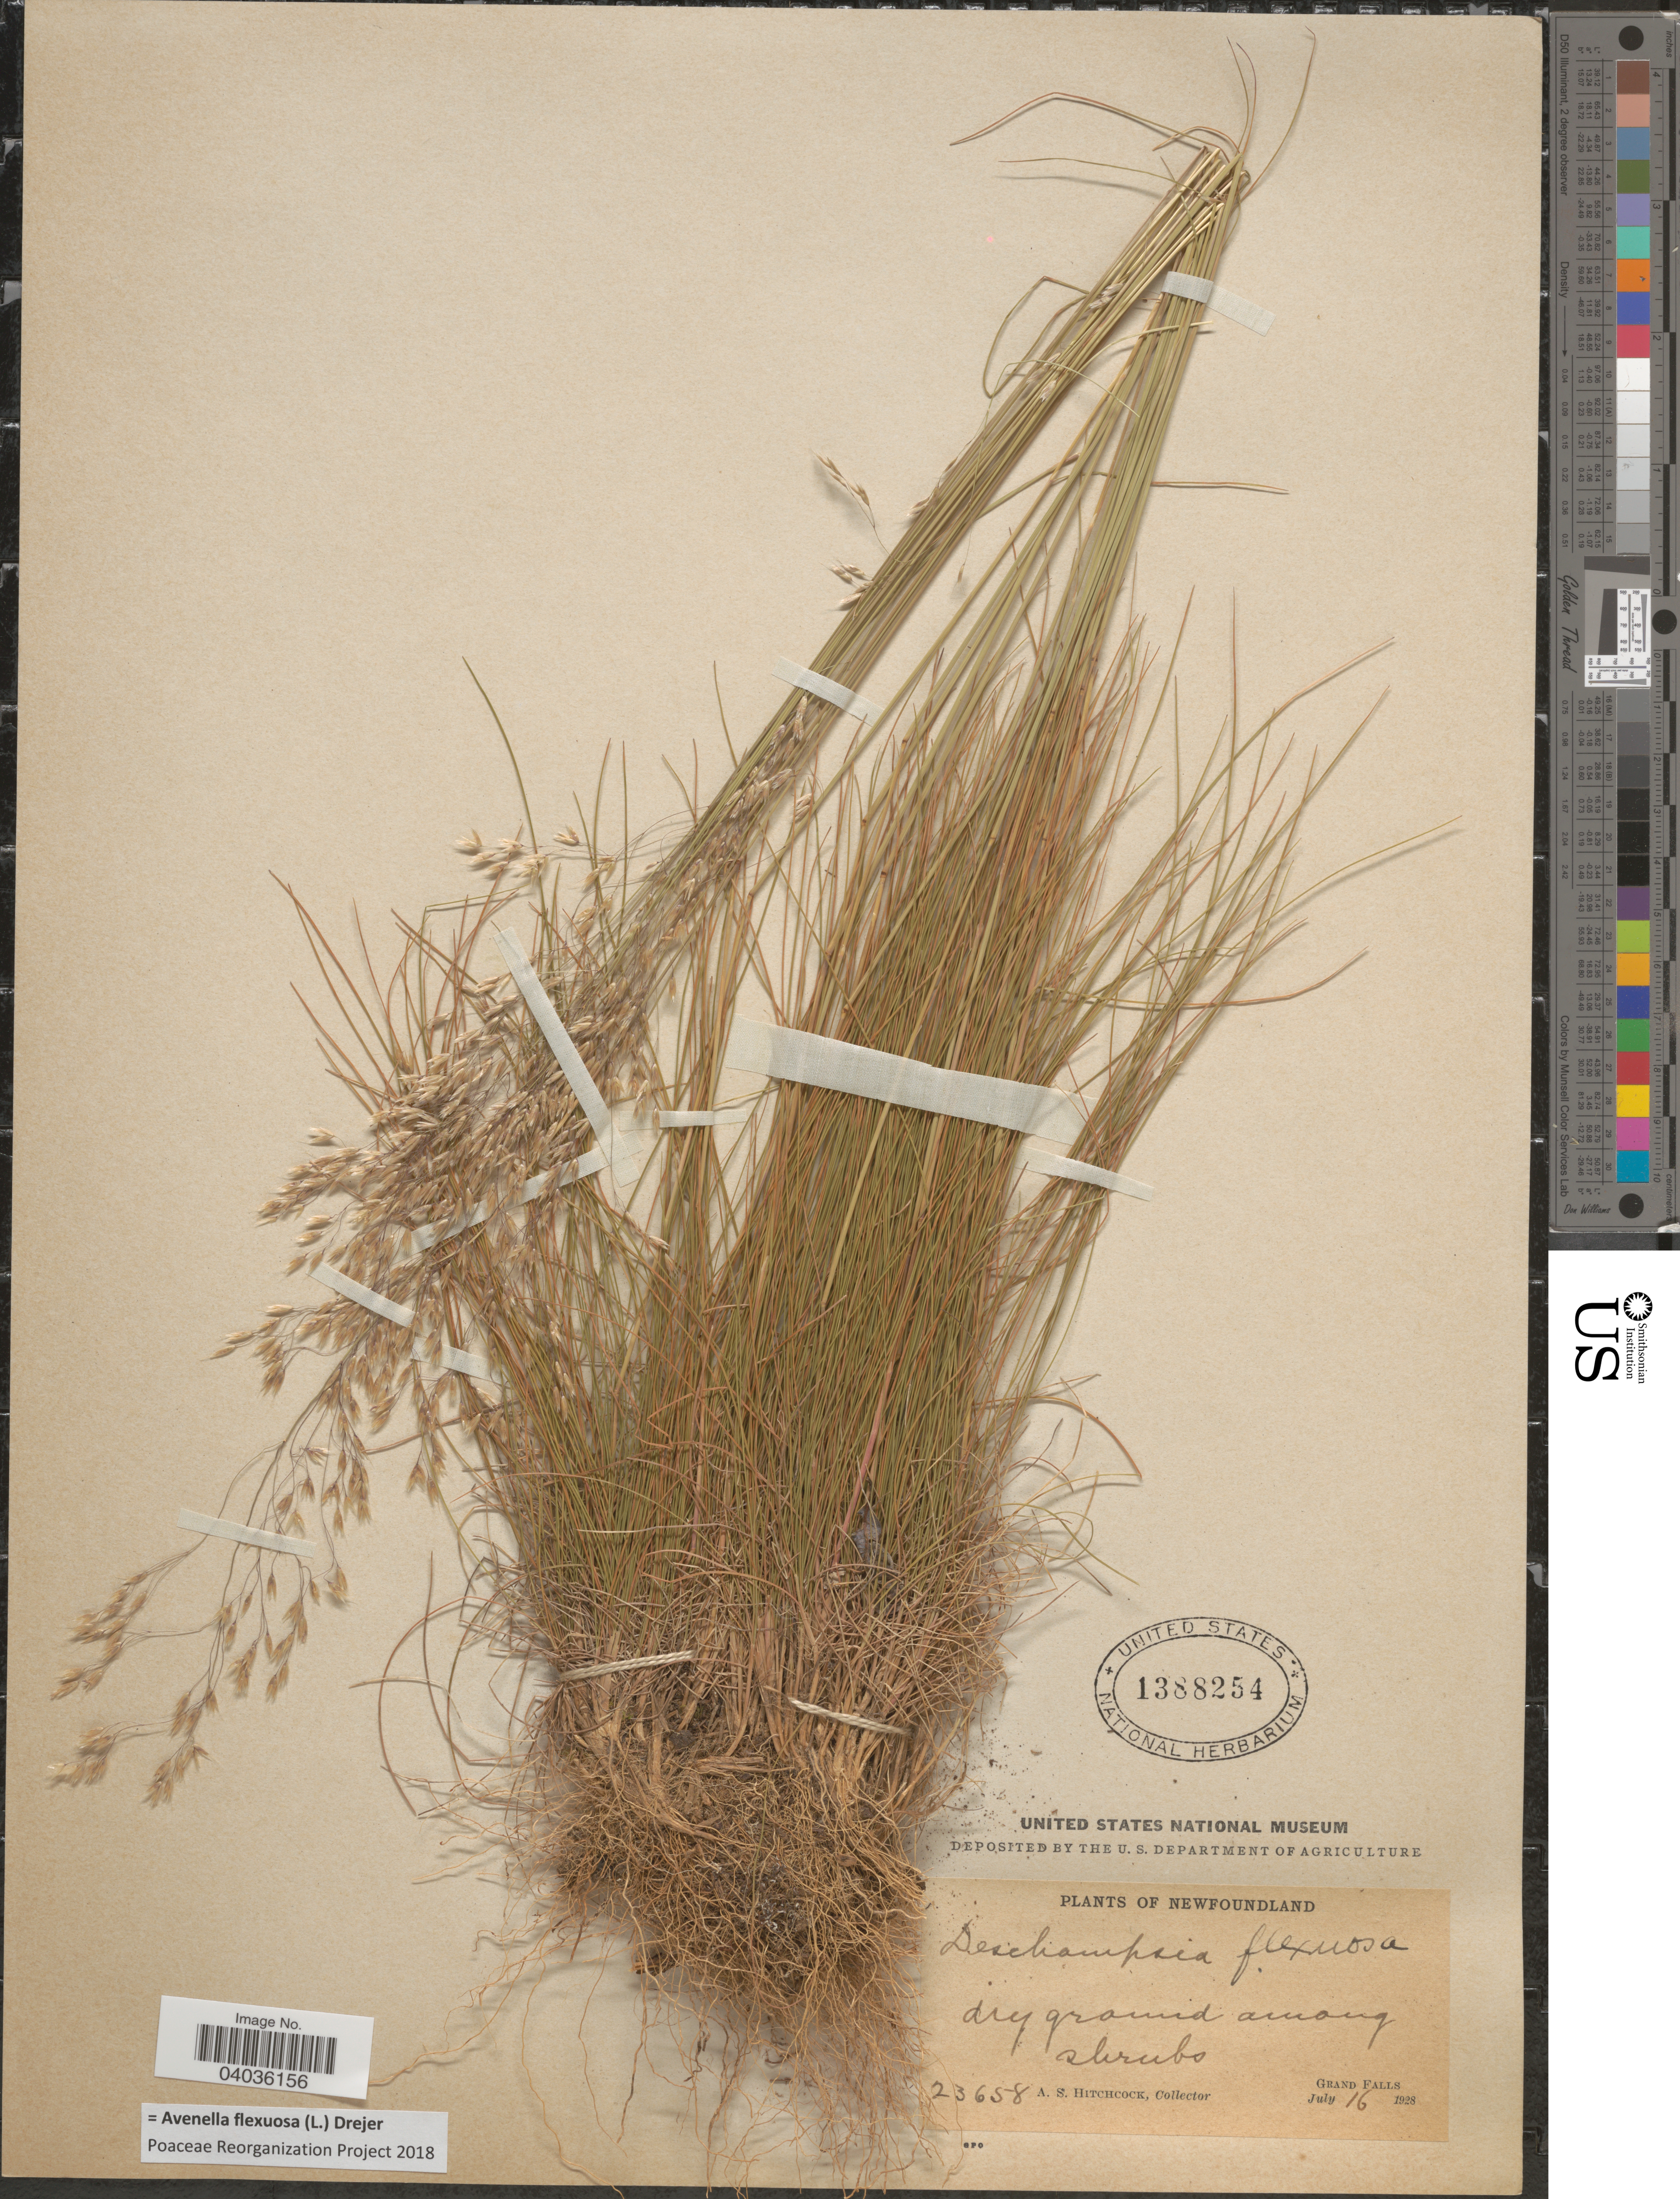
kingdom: Plantae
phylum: Tracheophyta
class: Liliopsida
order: Poales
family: Poaceae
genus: Avenella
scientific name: Avenella flexuosa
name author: (L.) Drejer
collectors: A. S. Hitchcock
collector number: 23658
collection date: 1928-07-16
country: Canada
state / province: Newfoundland and Labrador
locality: Grand Falls.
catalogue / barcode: US 1388254